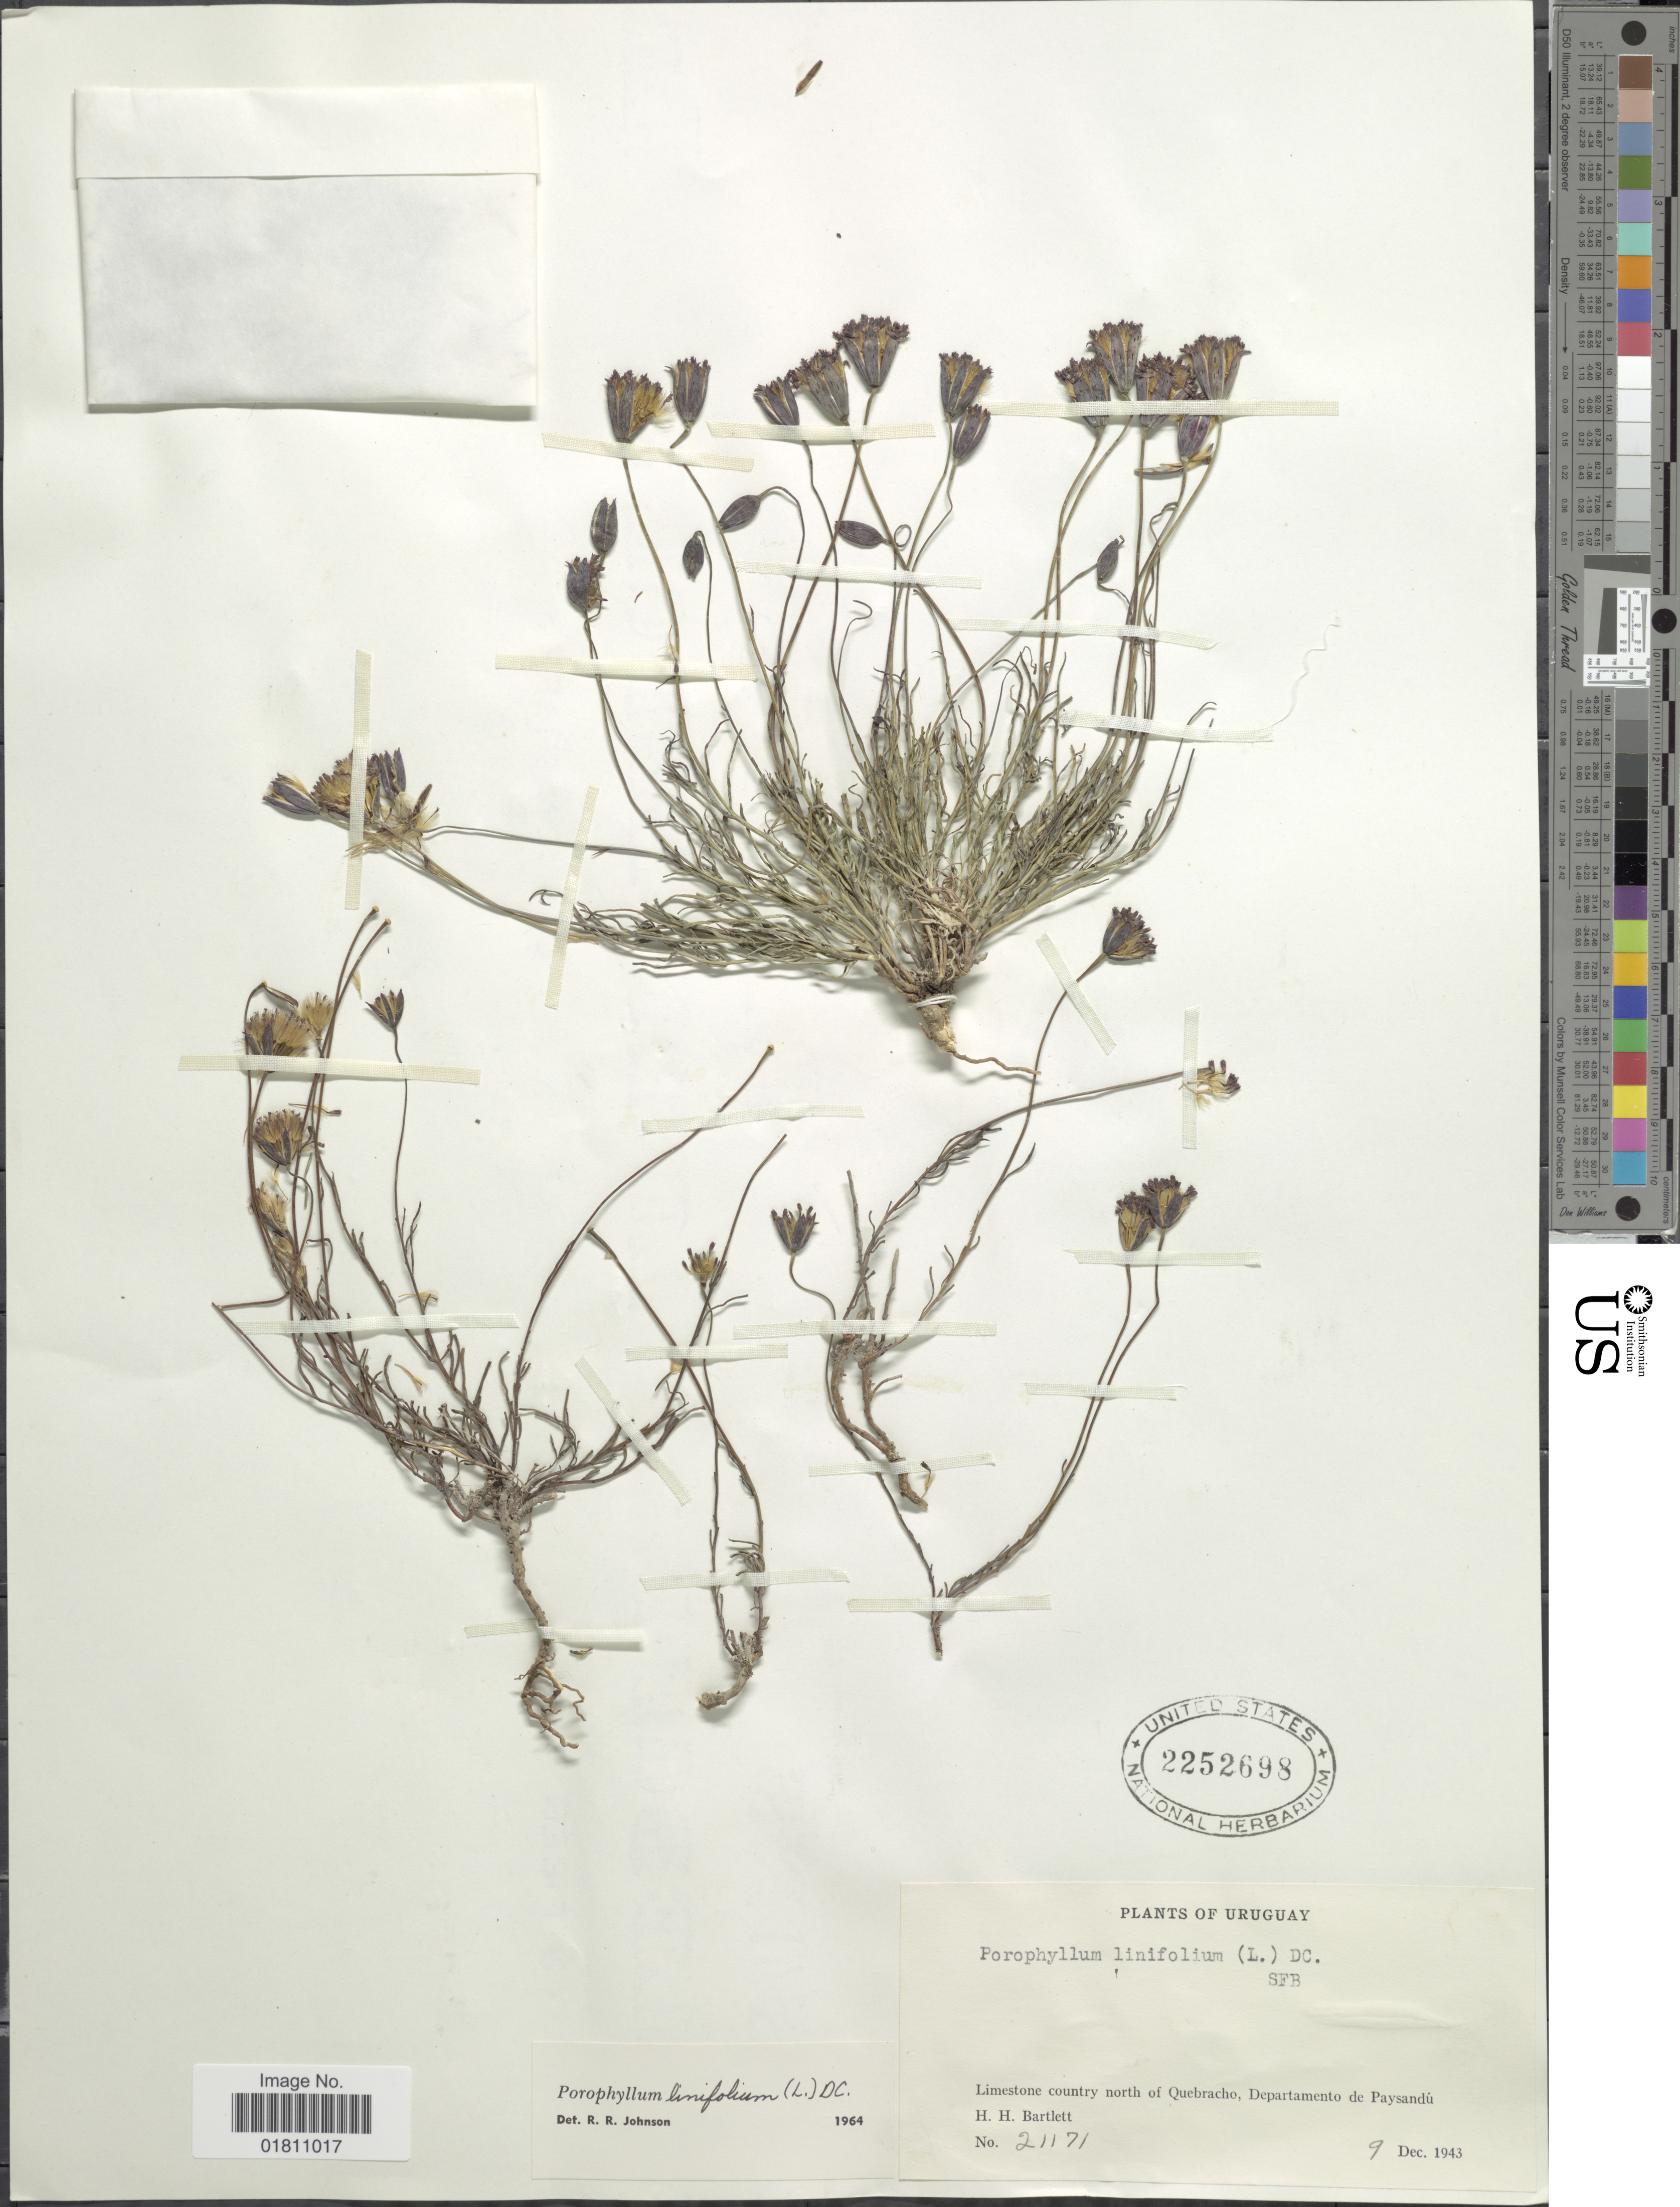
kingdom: Plantae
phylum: Tracheophyta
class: Magnoliopsida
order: Asterales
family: Asteraceae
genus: Porophyllum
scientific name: Porophyllum linifolium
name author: (Ard.) DC.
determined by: Anzuinelli, M.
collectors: H. H. Bartlett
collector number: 21171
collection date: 1943-12-09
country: Uruguay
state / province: Paysandu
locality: Limestone country north of Quebrado, Departamento de Paysandú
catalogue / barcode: US 2252698